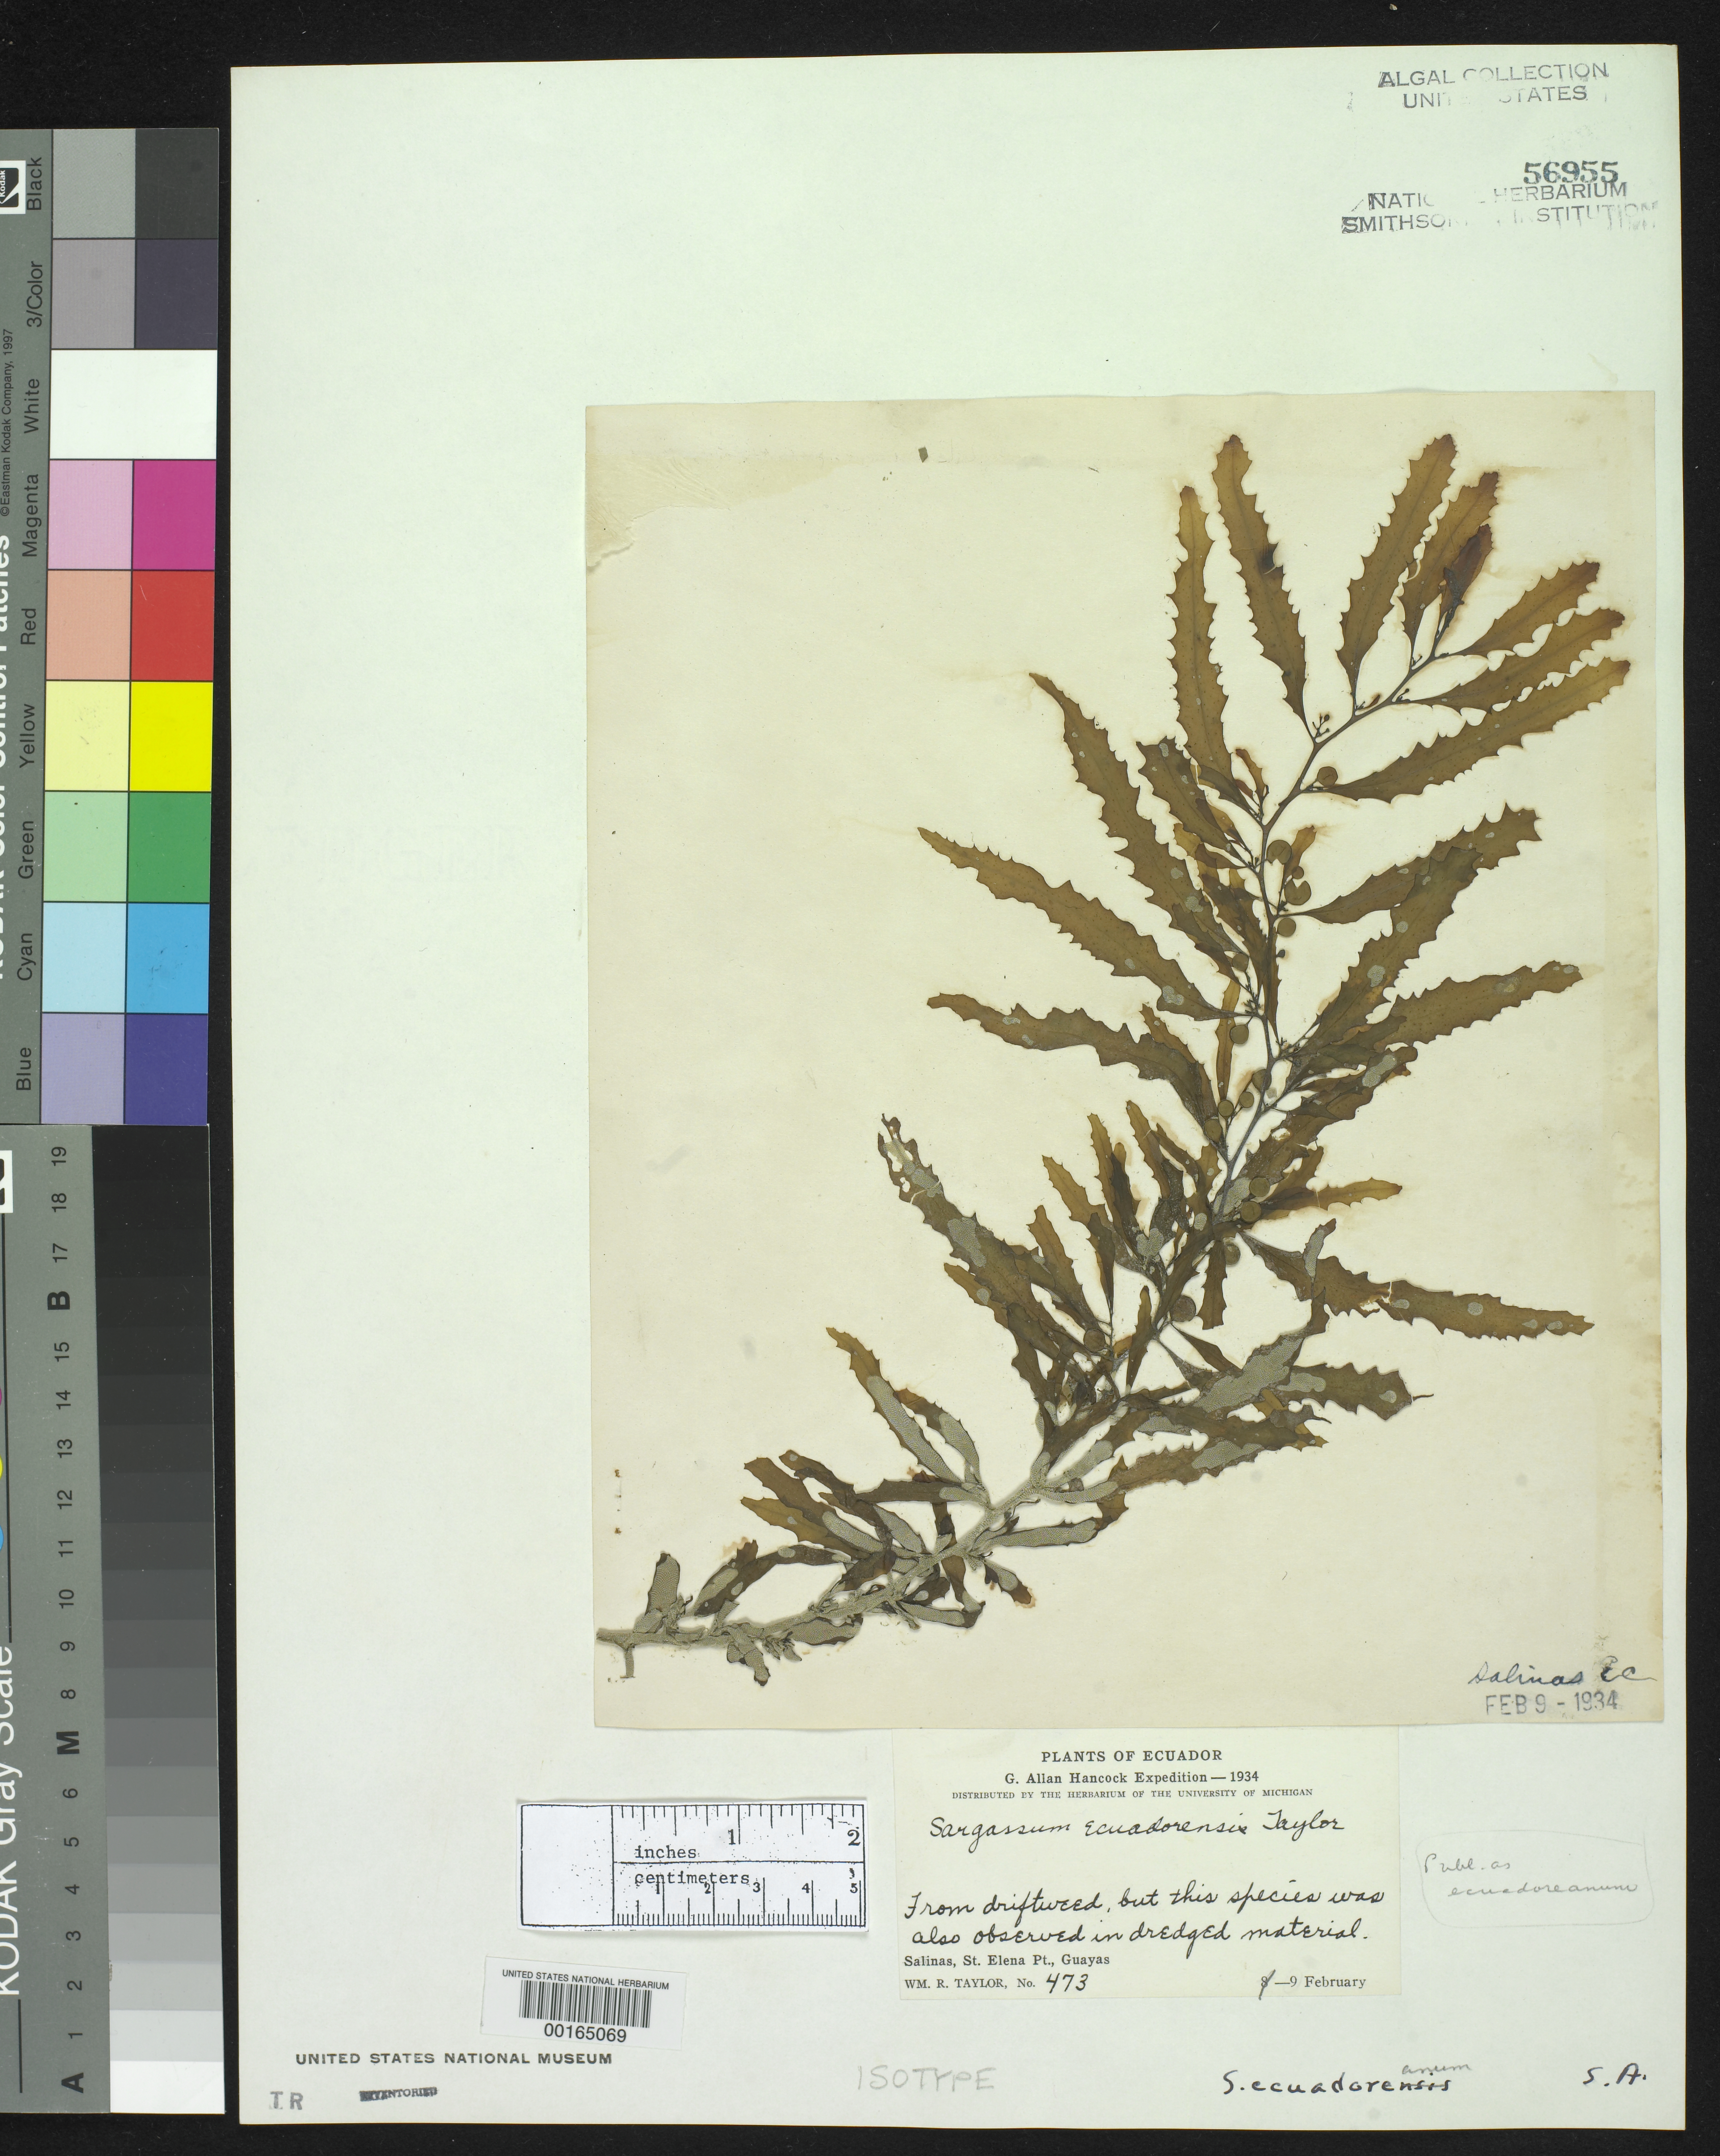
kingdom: Chromista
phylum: Ochrophyta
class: Phaeophyceae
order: Fucales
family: Sargassaceae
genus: Sargassum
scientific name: Sargassum ecuadoreanum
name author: W.R. Taylor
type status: Isotype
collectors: W. R. Taylor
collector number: WRT 34-473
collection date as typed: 09 Feb 1934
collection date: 1934-02-09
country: Ecuador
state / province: Guayas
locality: Salinas, Punta Santa Elena.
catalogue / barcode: US 56955